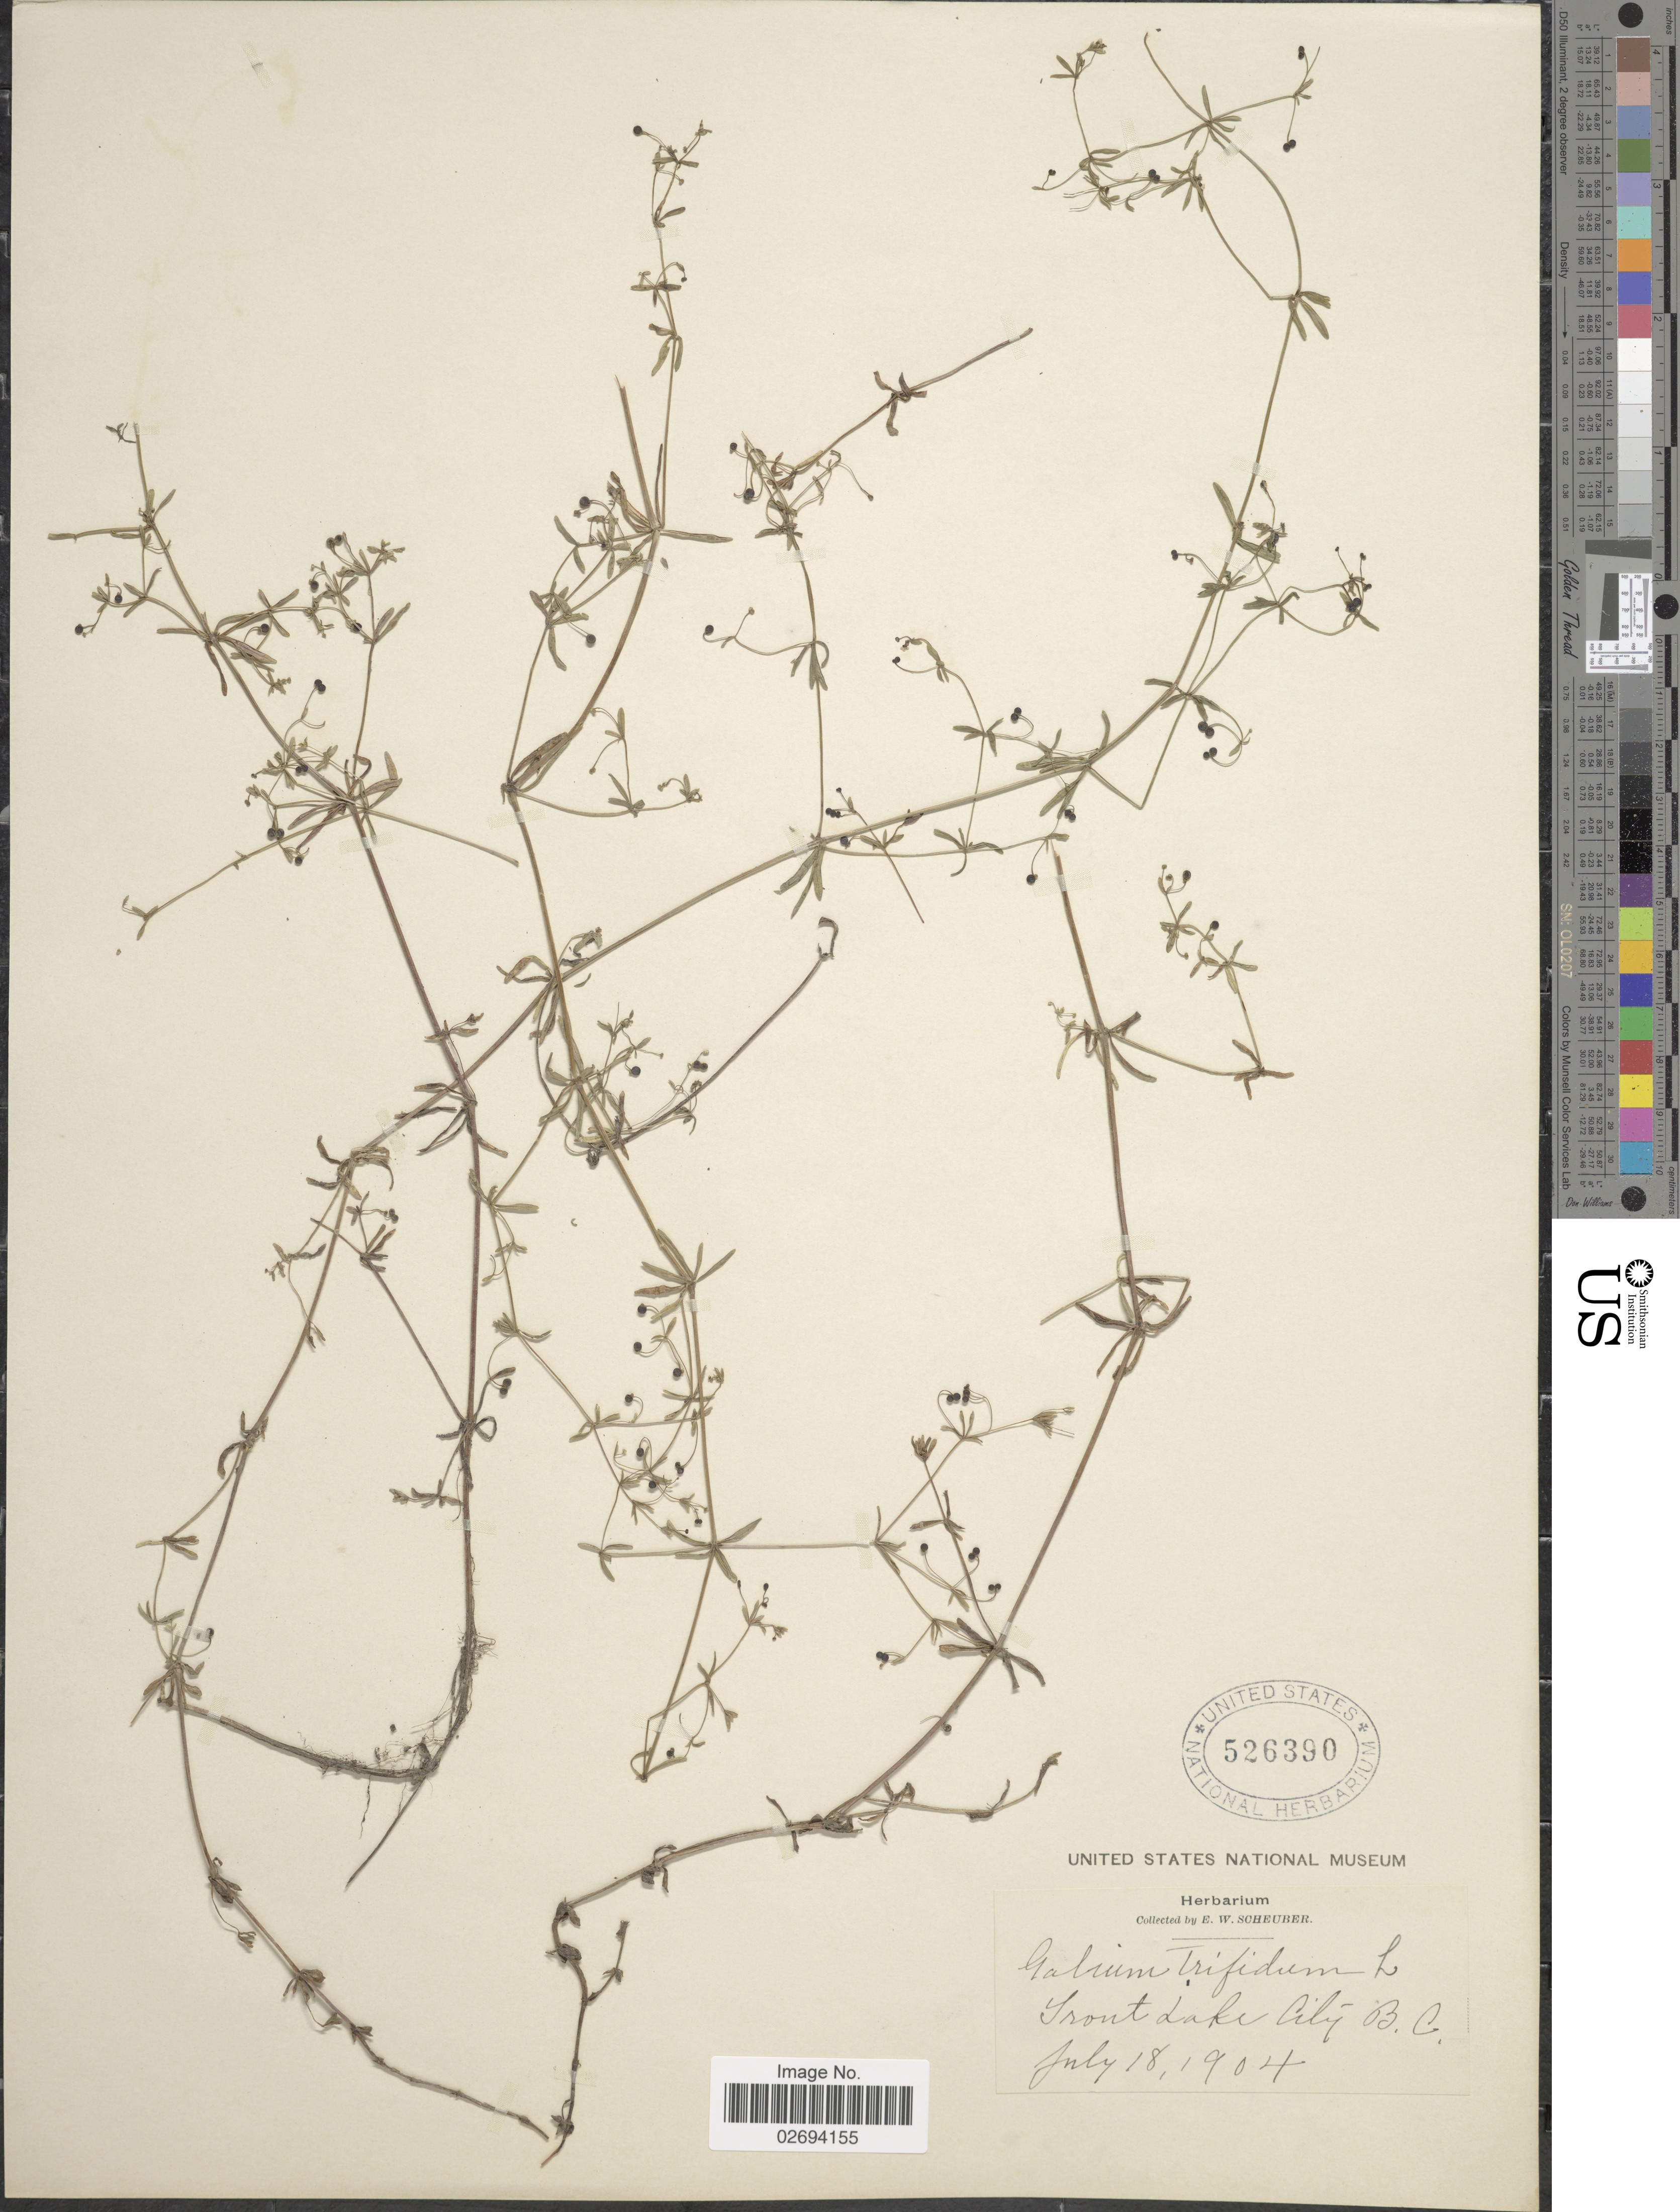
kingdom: Plantae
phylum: Tracheophyta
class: Magnoliopsida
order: Gentianales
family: Rubiaceae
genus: Galium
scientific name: Galium trifidum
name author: L.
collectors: E. Scheuber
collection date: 1904-07-18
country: Canada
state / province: British Columbia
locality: Trout Lake City.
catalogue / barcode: US 526390